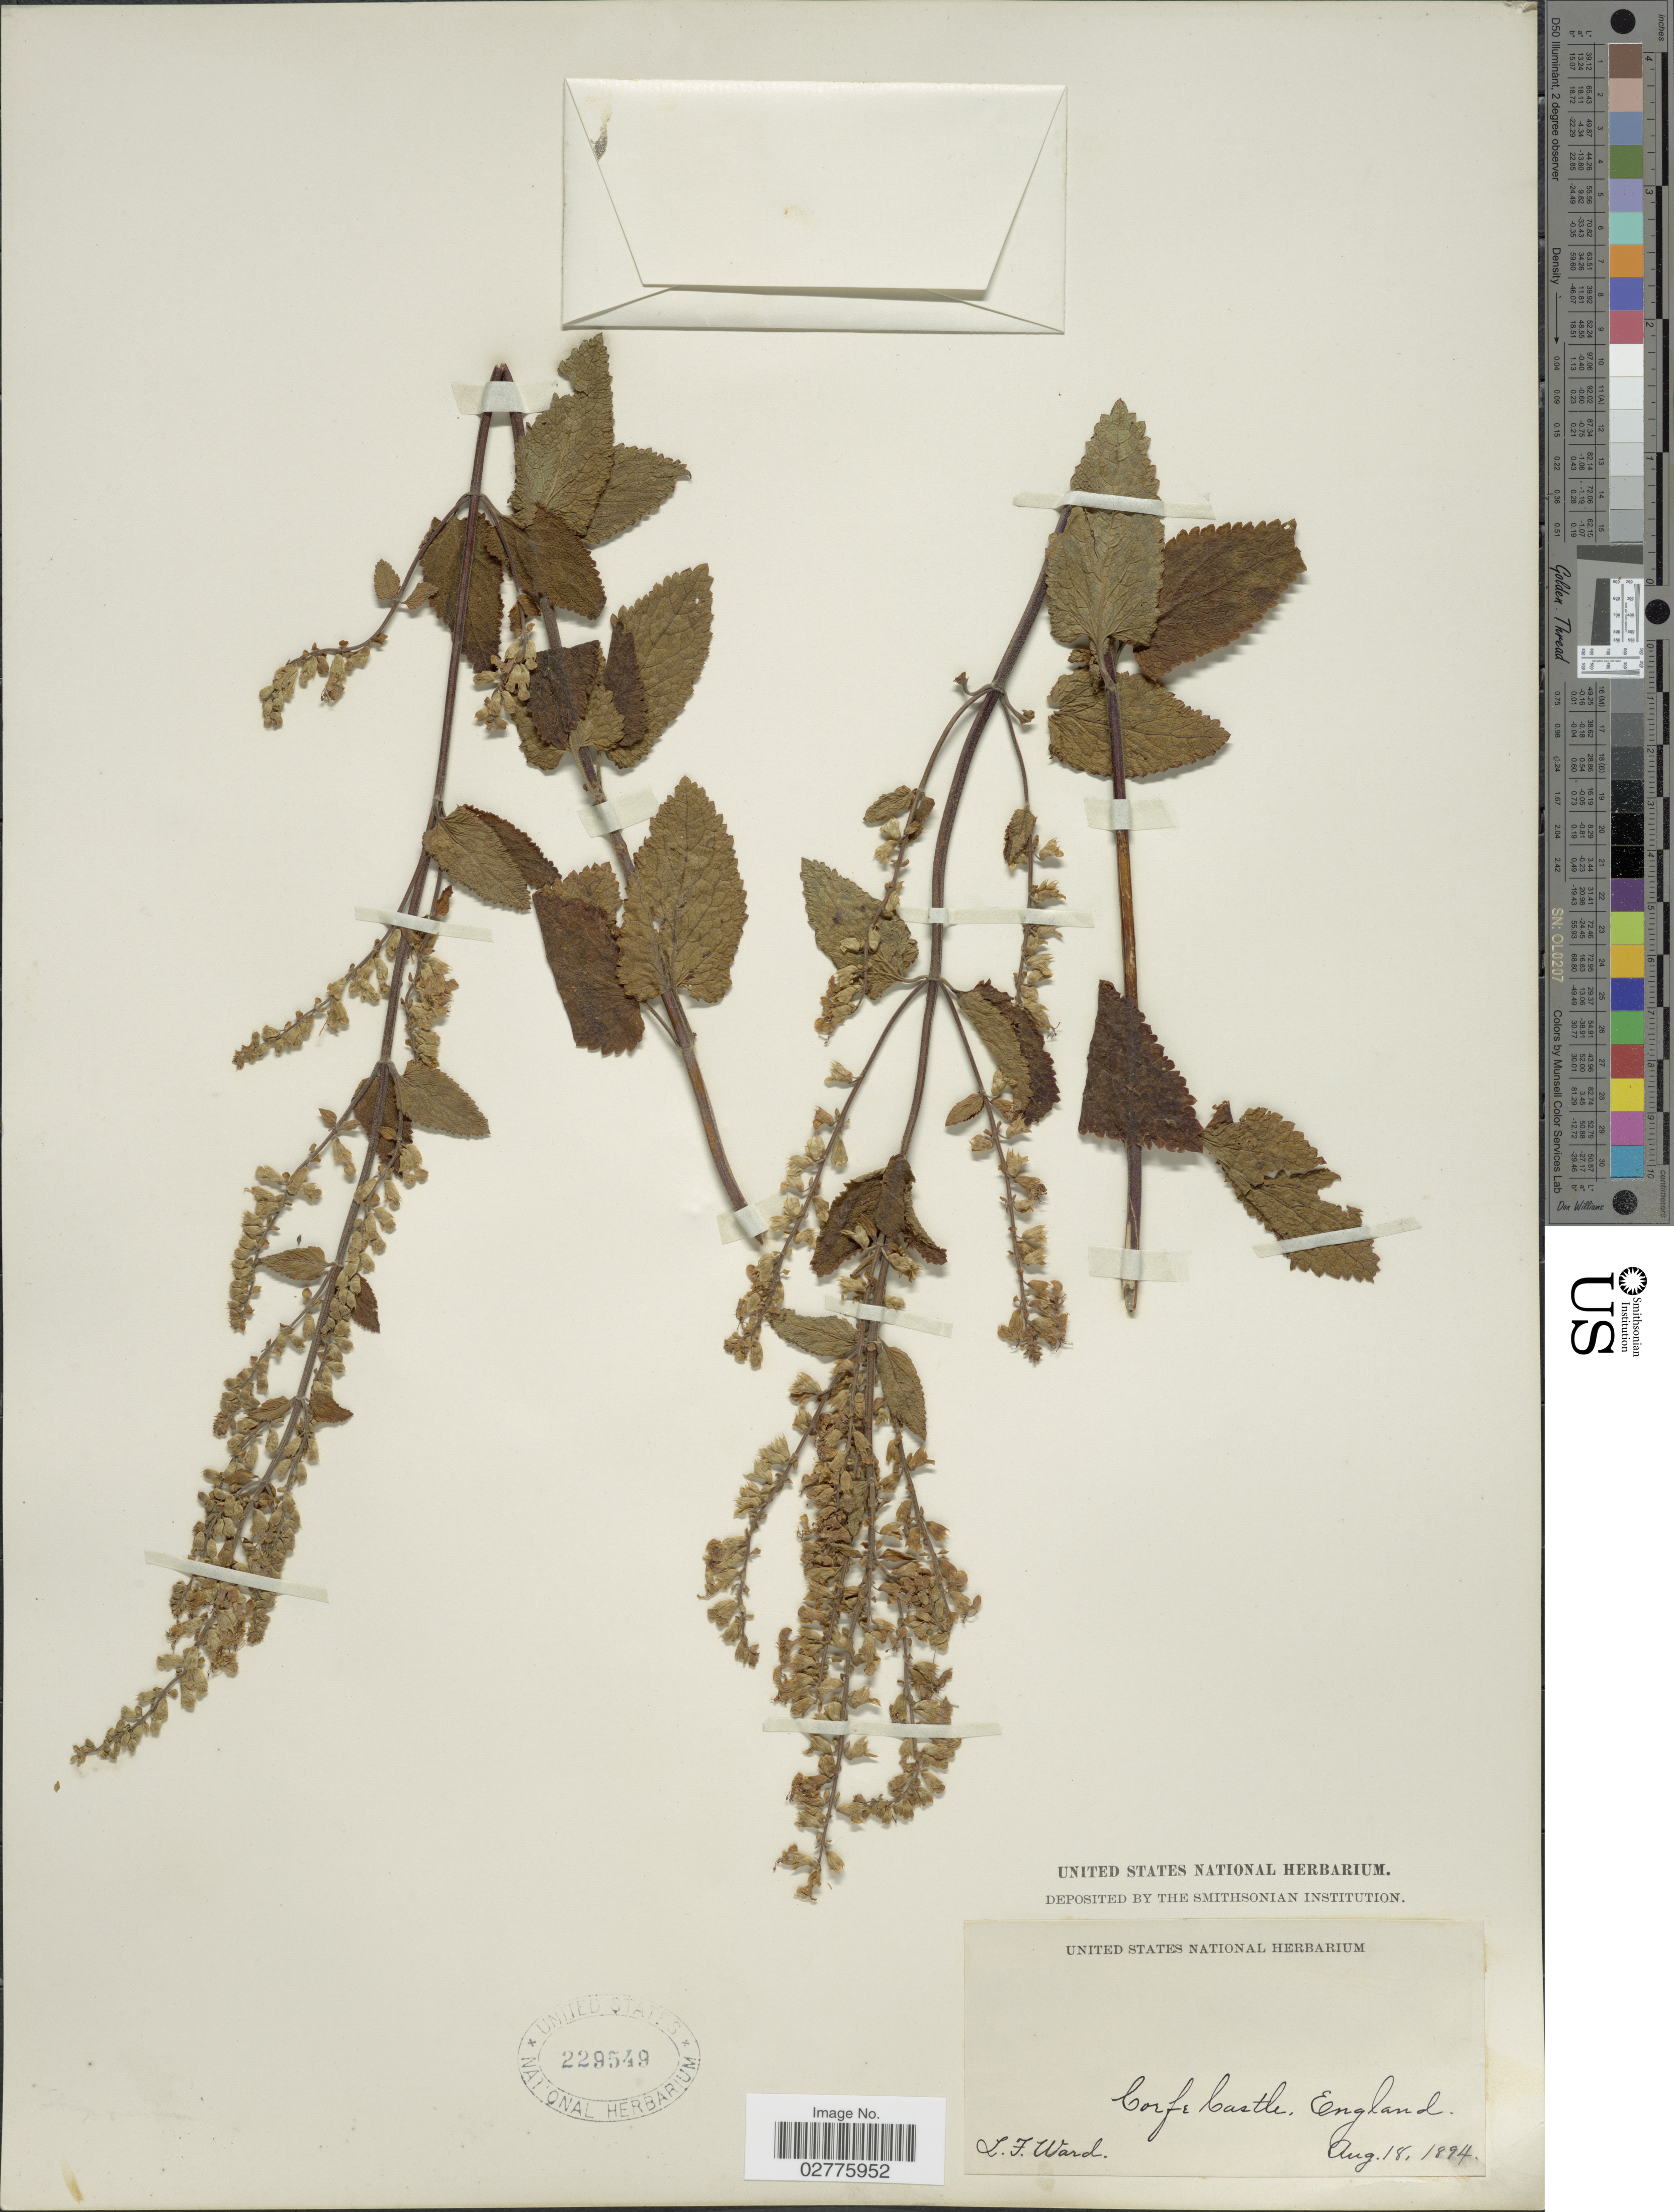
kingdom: Plantae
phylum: Tracheophyta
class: Magnoliopsida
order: Lamiales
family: Lamiaceae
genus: Teucrium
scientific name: Teucrium sp.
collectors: L. Ward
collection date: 1894-08-18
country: United Kingdom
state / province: England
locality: Corfe Castle.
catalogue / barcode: US 229549